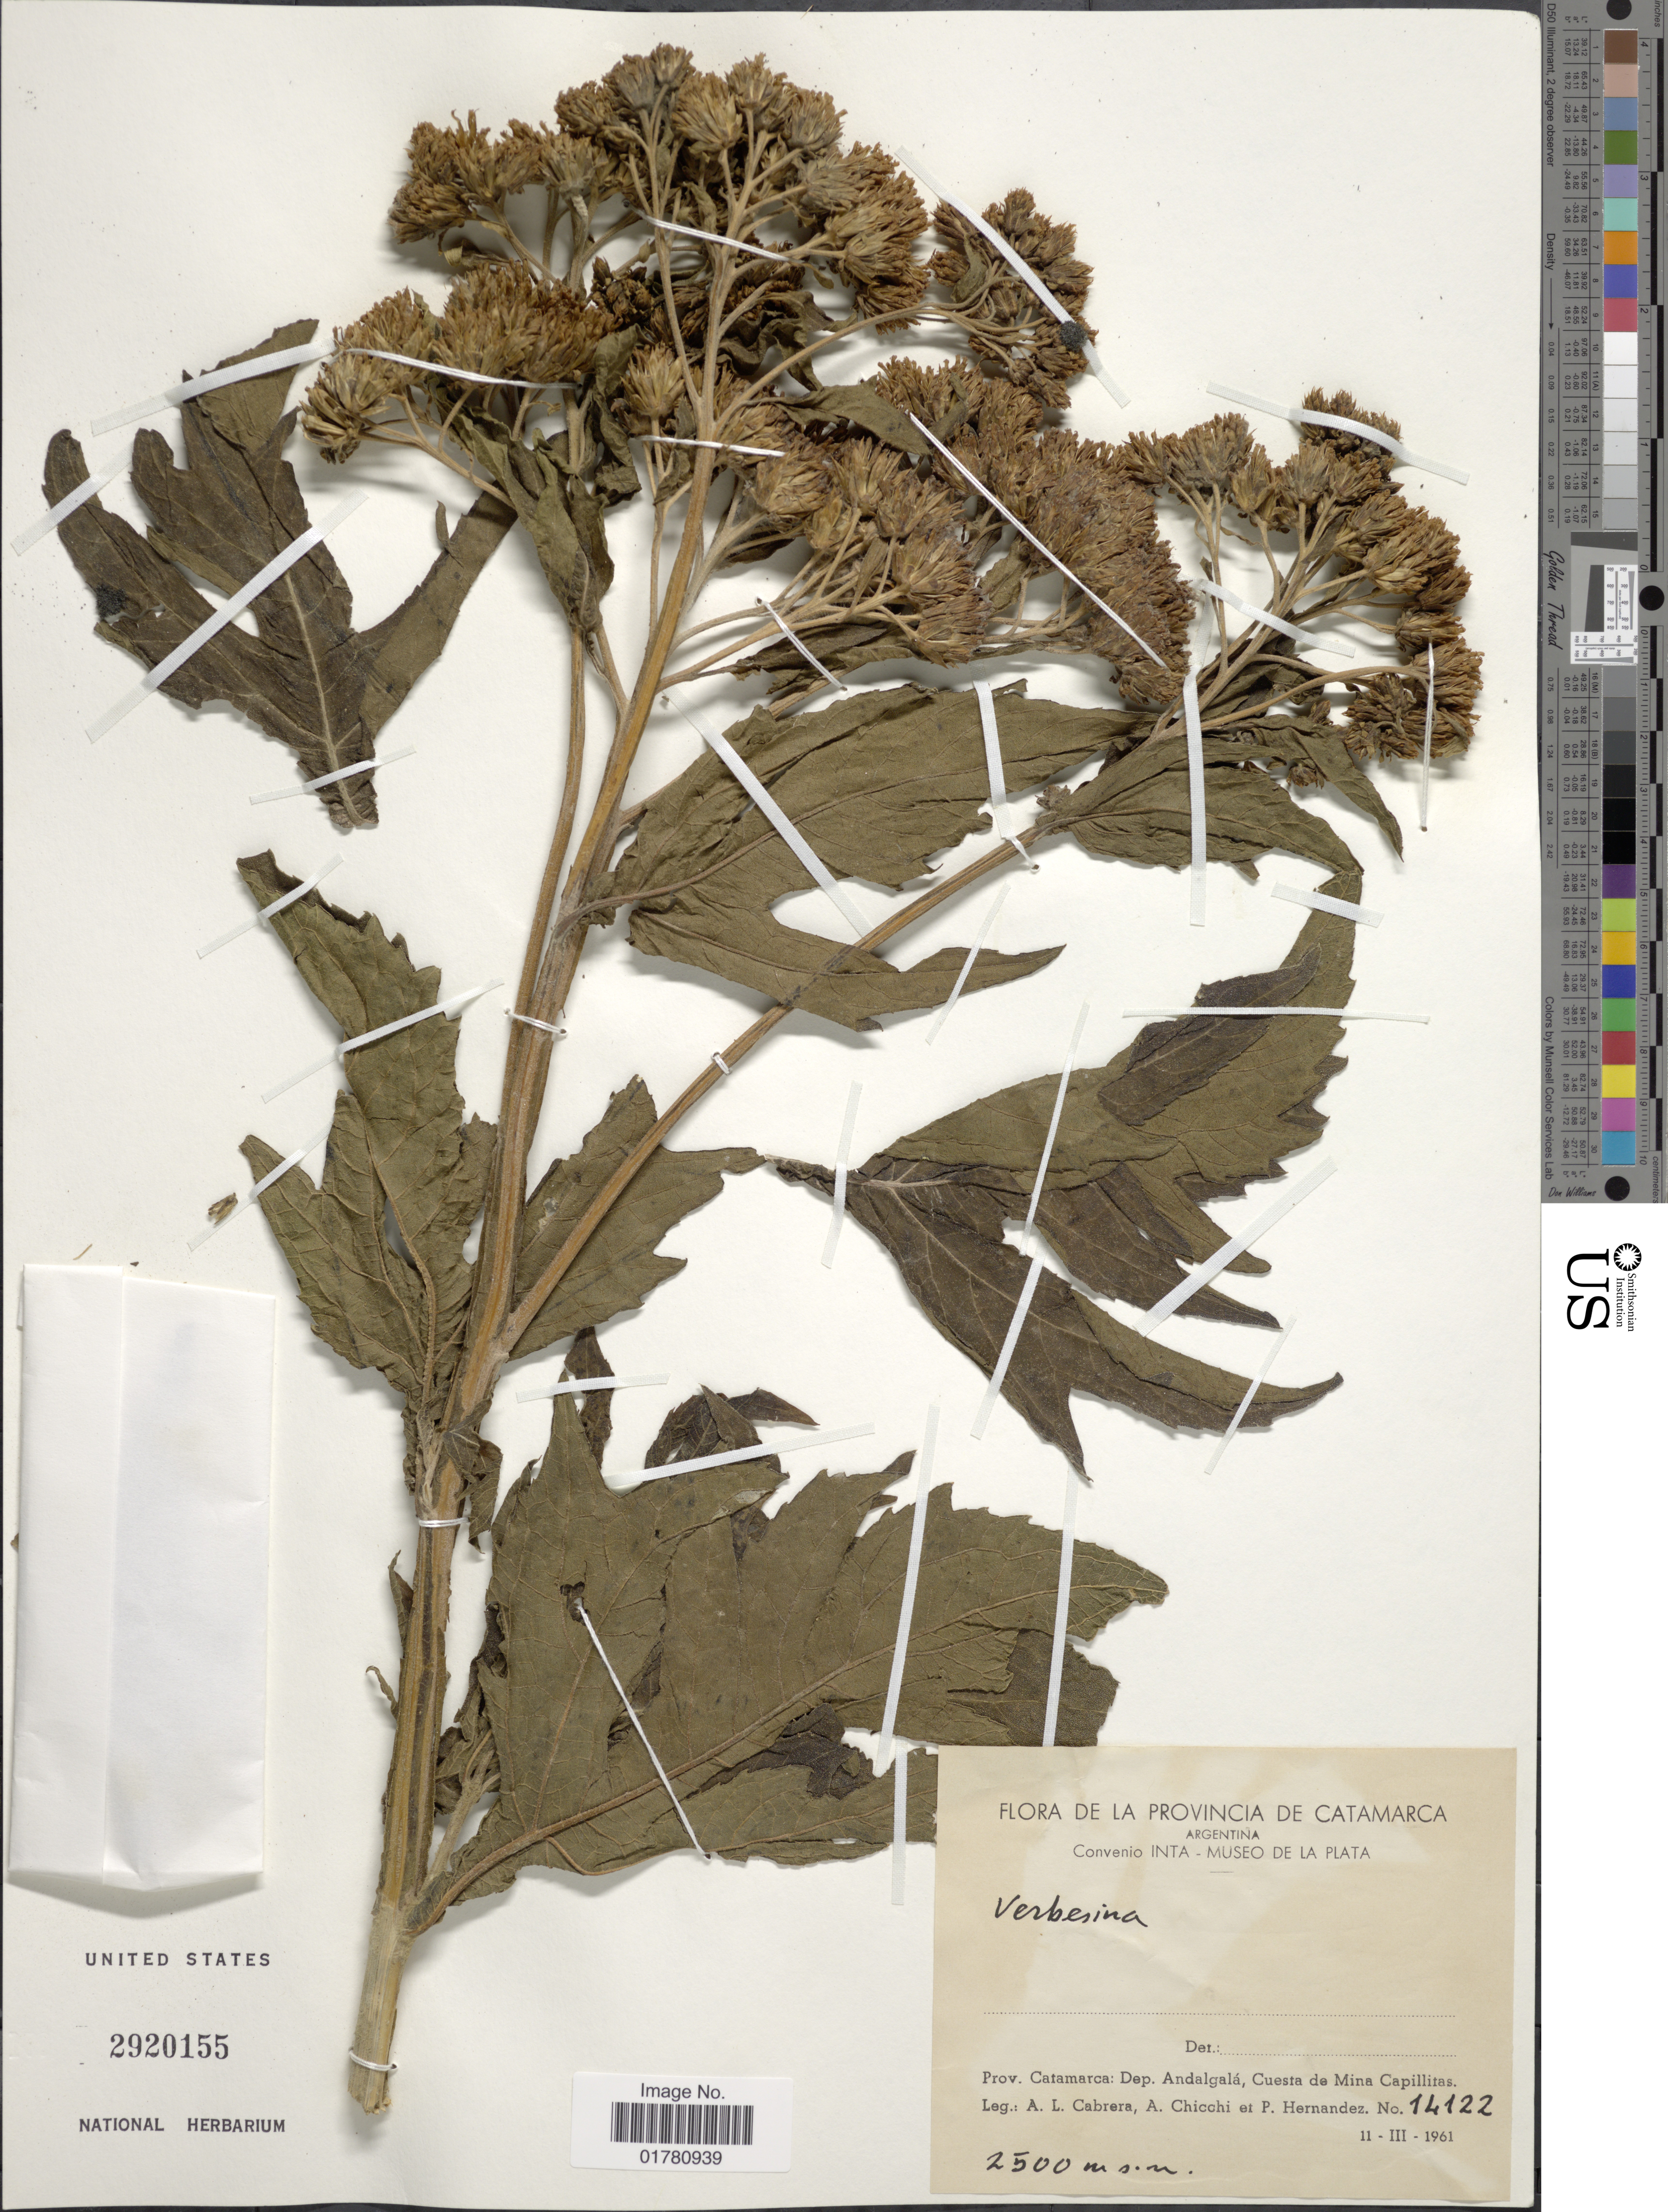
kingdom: Plantae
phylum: Tracheophyta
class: Magnoliopsida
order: Asterales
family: Asteraceae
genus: Verbesina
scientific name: Verbesina lilloi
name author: S.F. Blake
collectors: A. L. Cabrera, A. Chicchi & P. Hernández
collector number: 14122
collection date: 1961-03-11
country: Argentina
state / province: Catamarca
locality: Dep Andalgalá, Cuesta de Mina Capillitas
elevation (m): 2500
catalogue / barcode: US 2920155